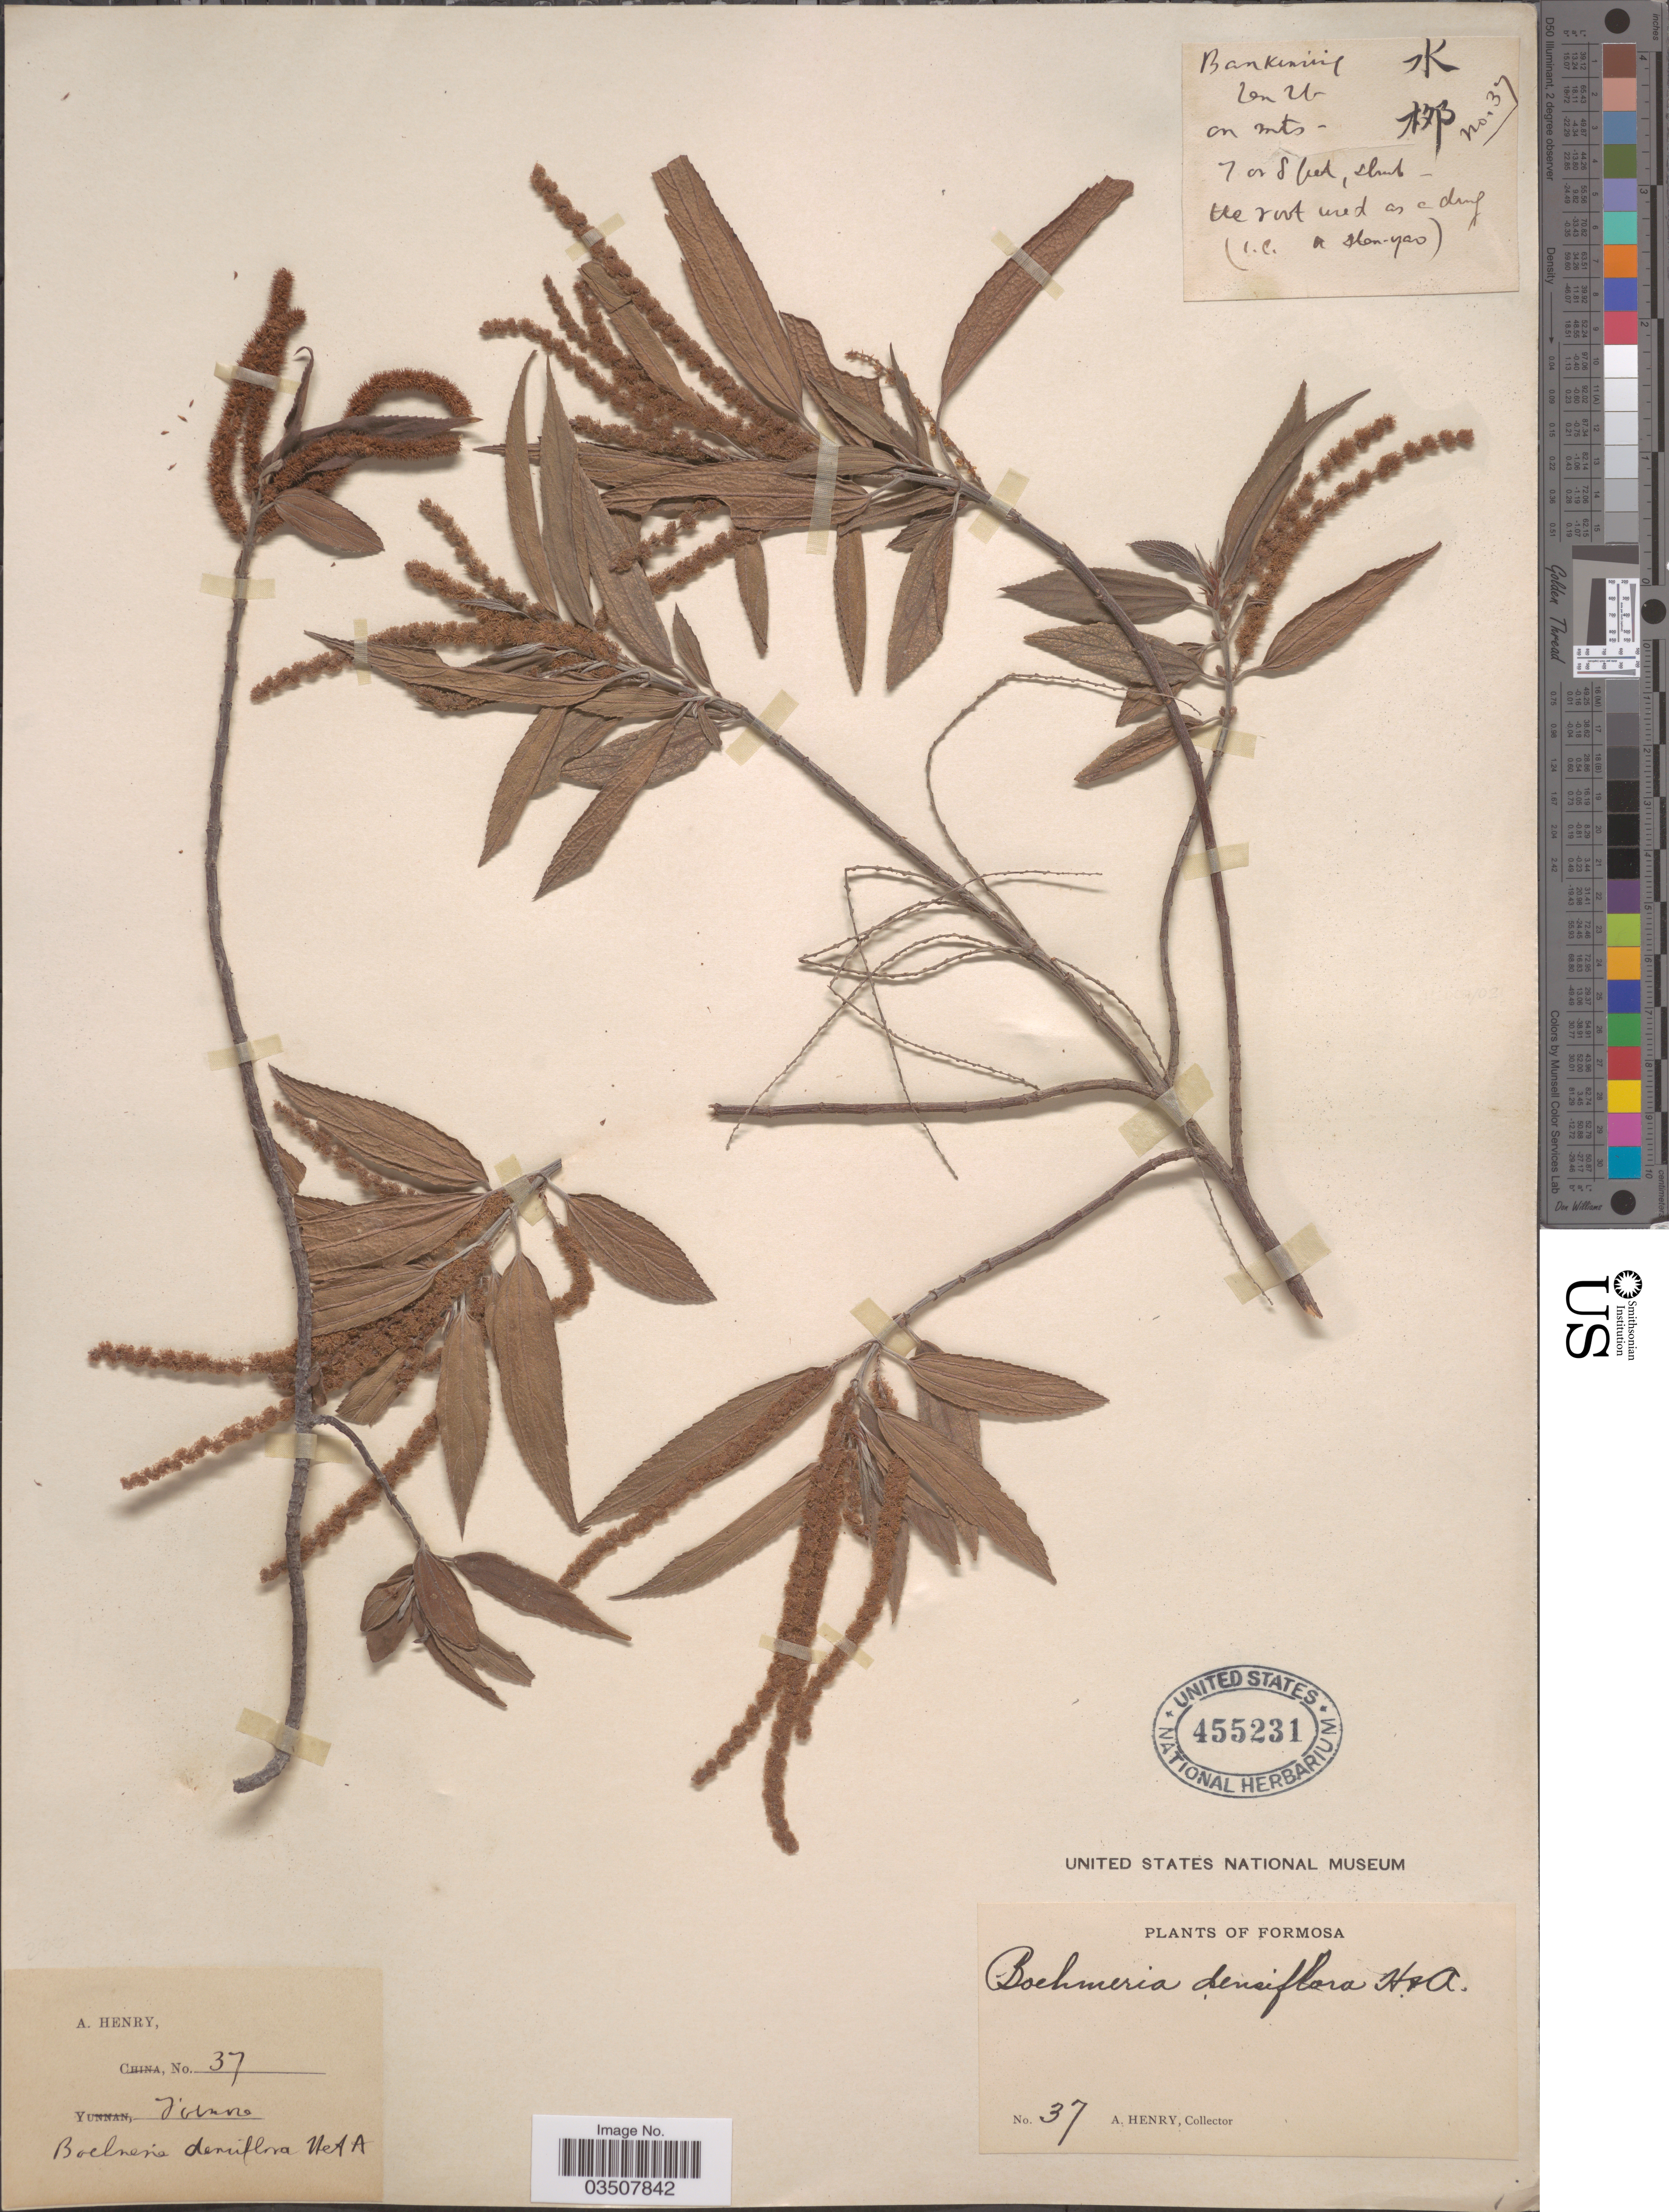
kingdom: Plantae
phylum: Tracheophyta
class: Magnoliopsida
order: Rosales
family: Urticaceae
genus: Boehmeria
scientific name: Boehmeria densiflora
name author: Hook. & Arn.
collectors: A. Henry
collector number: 37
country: Taiwan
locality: Formosa, Bankinsing. In mts.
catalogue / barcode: US 455231